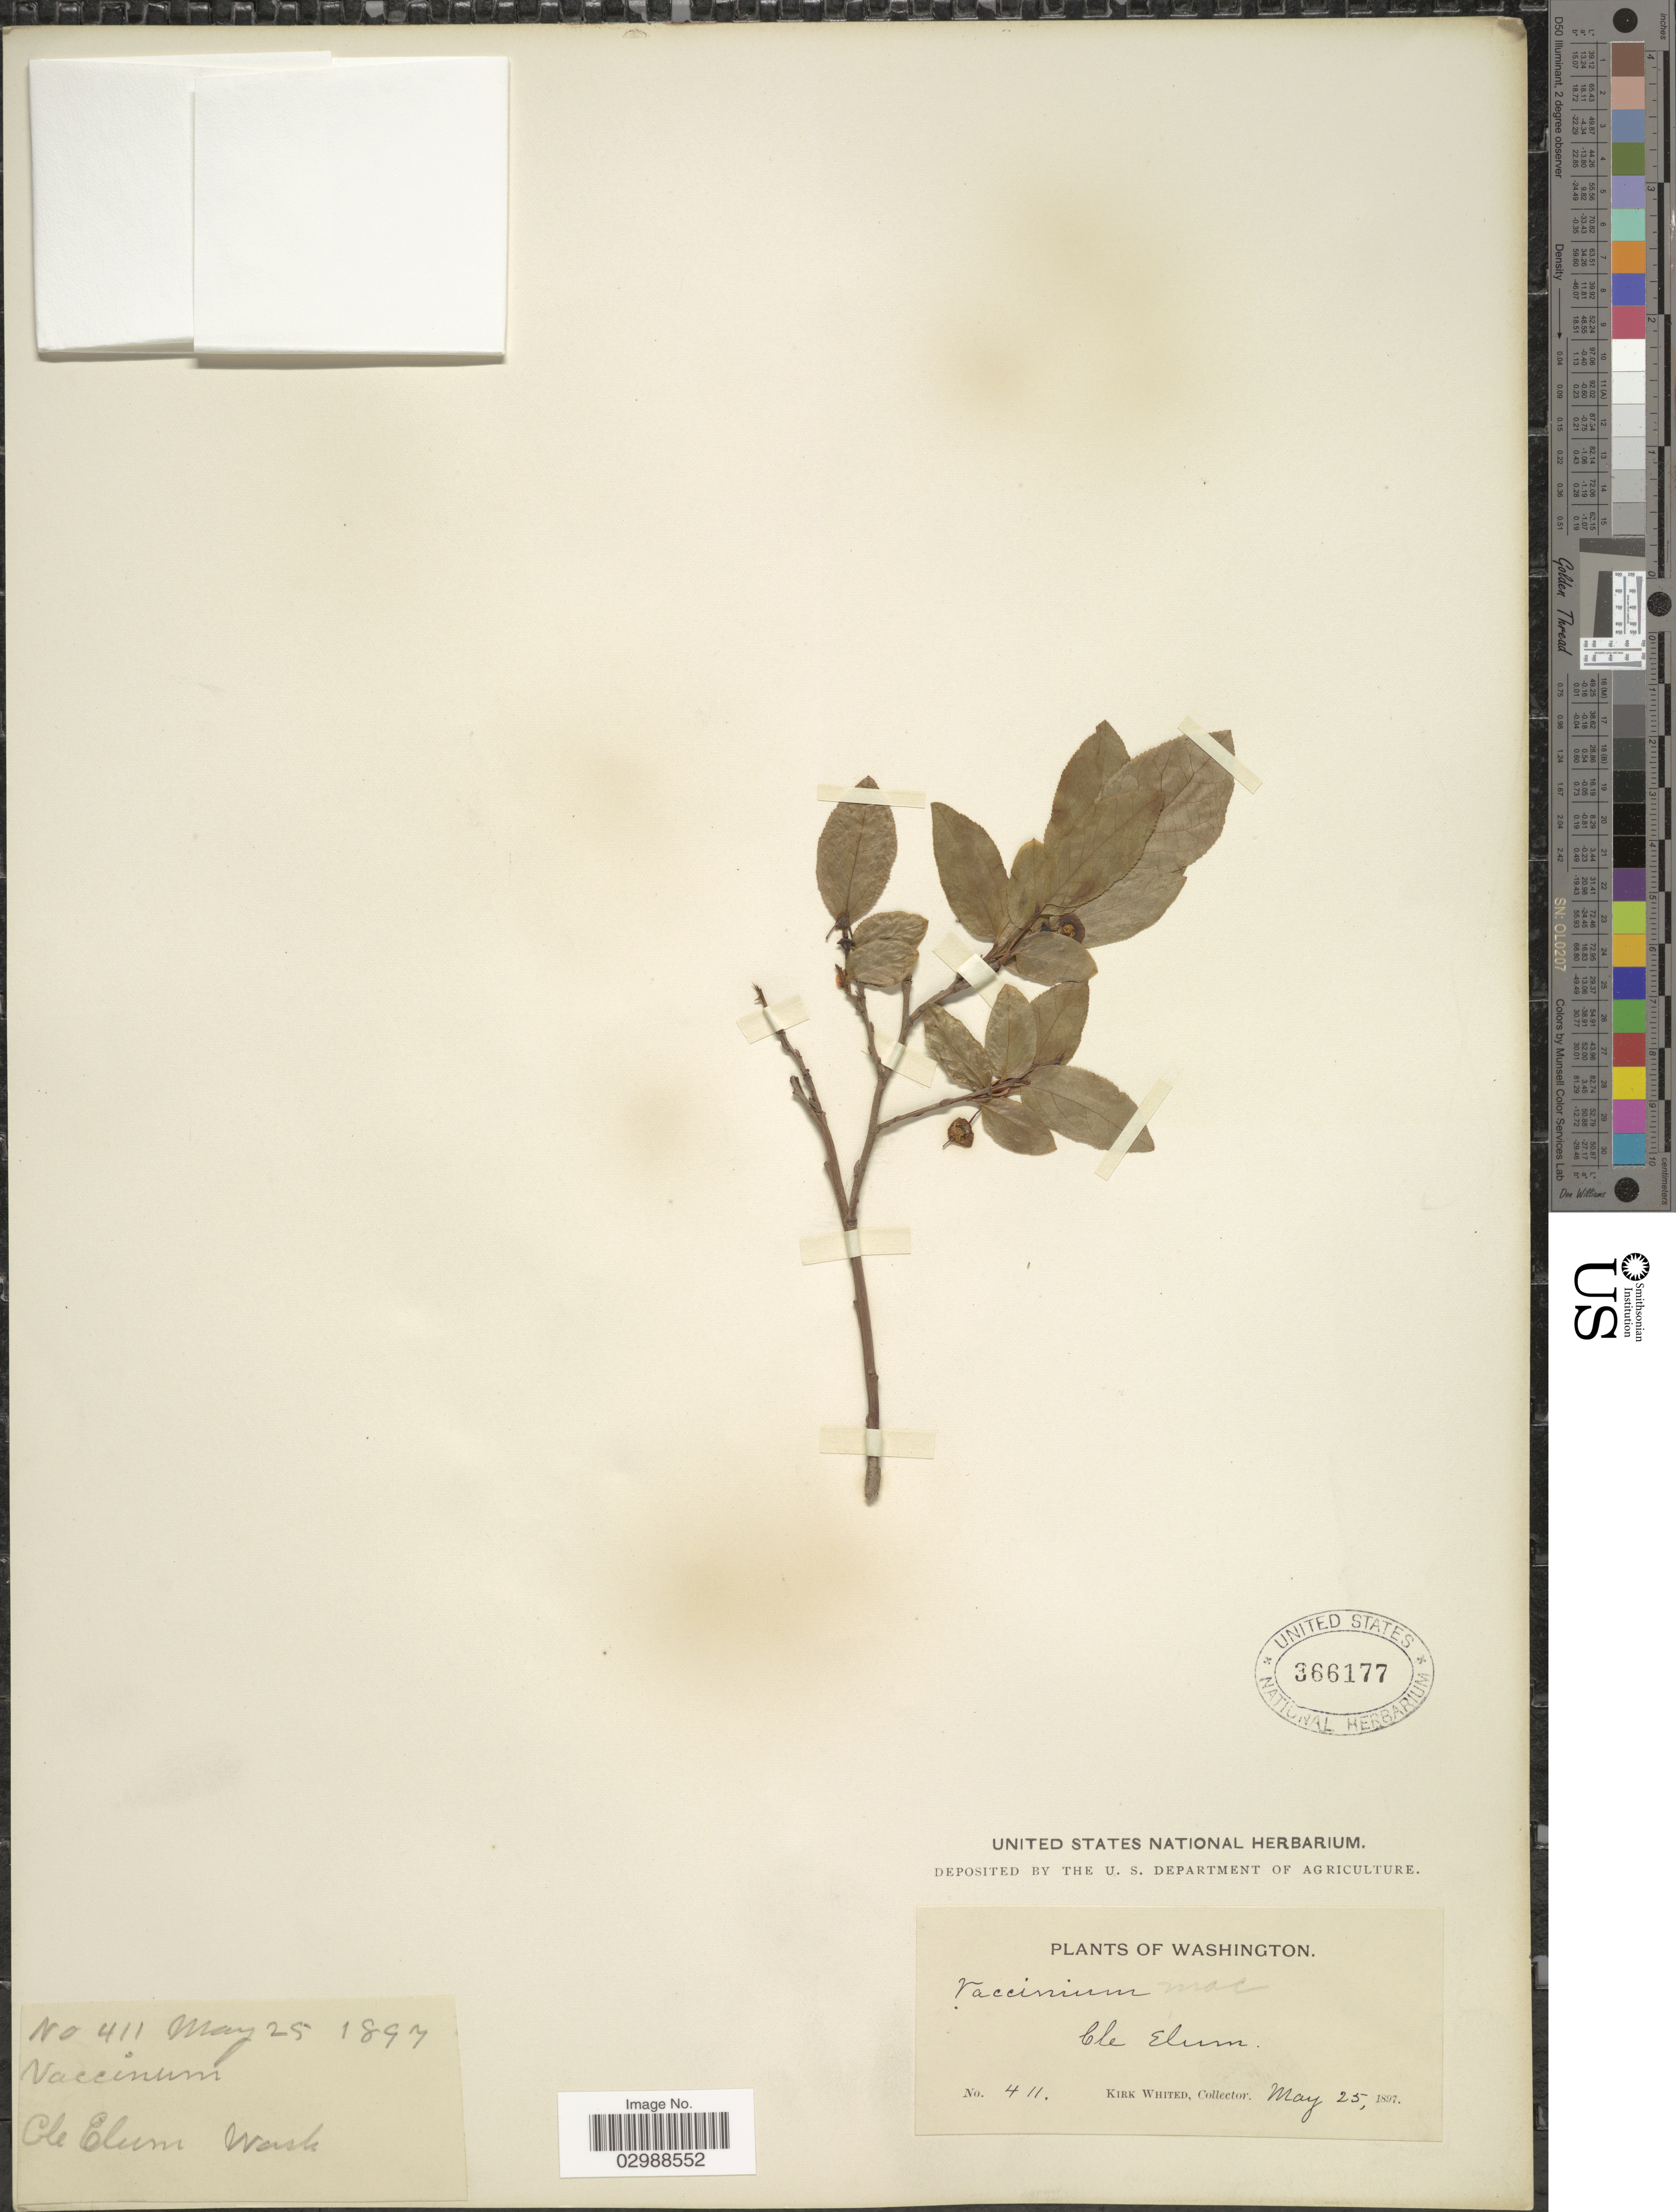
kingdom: Plantae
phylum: Tracheophyta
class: Magnoliopsida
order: Ericales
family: Ericaceae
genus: Vaccinium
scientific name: Vaccinium membranaceum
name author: Douglas ex Torr.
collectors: K. Whited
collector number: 411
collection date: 1897-05-25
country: United States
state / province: Washington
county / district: Kittitas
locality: Cle Elum, Wash.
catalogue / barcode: US 366177